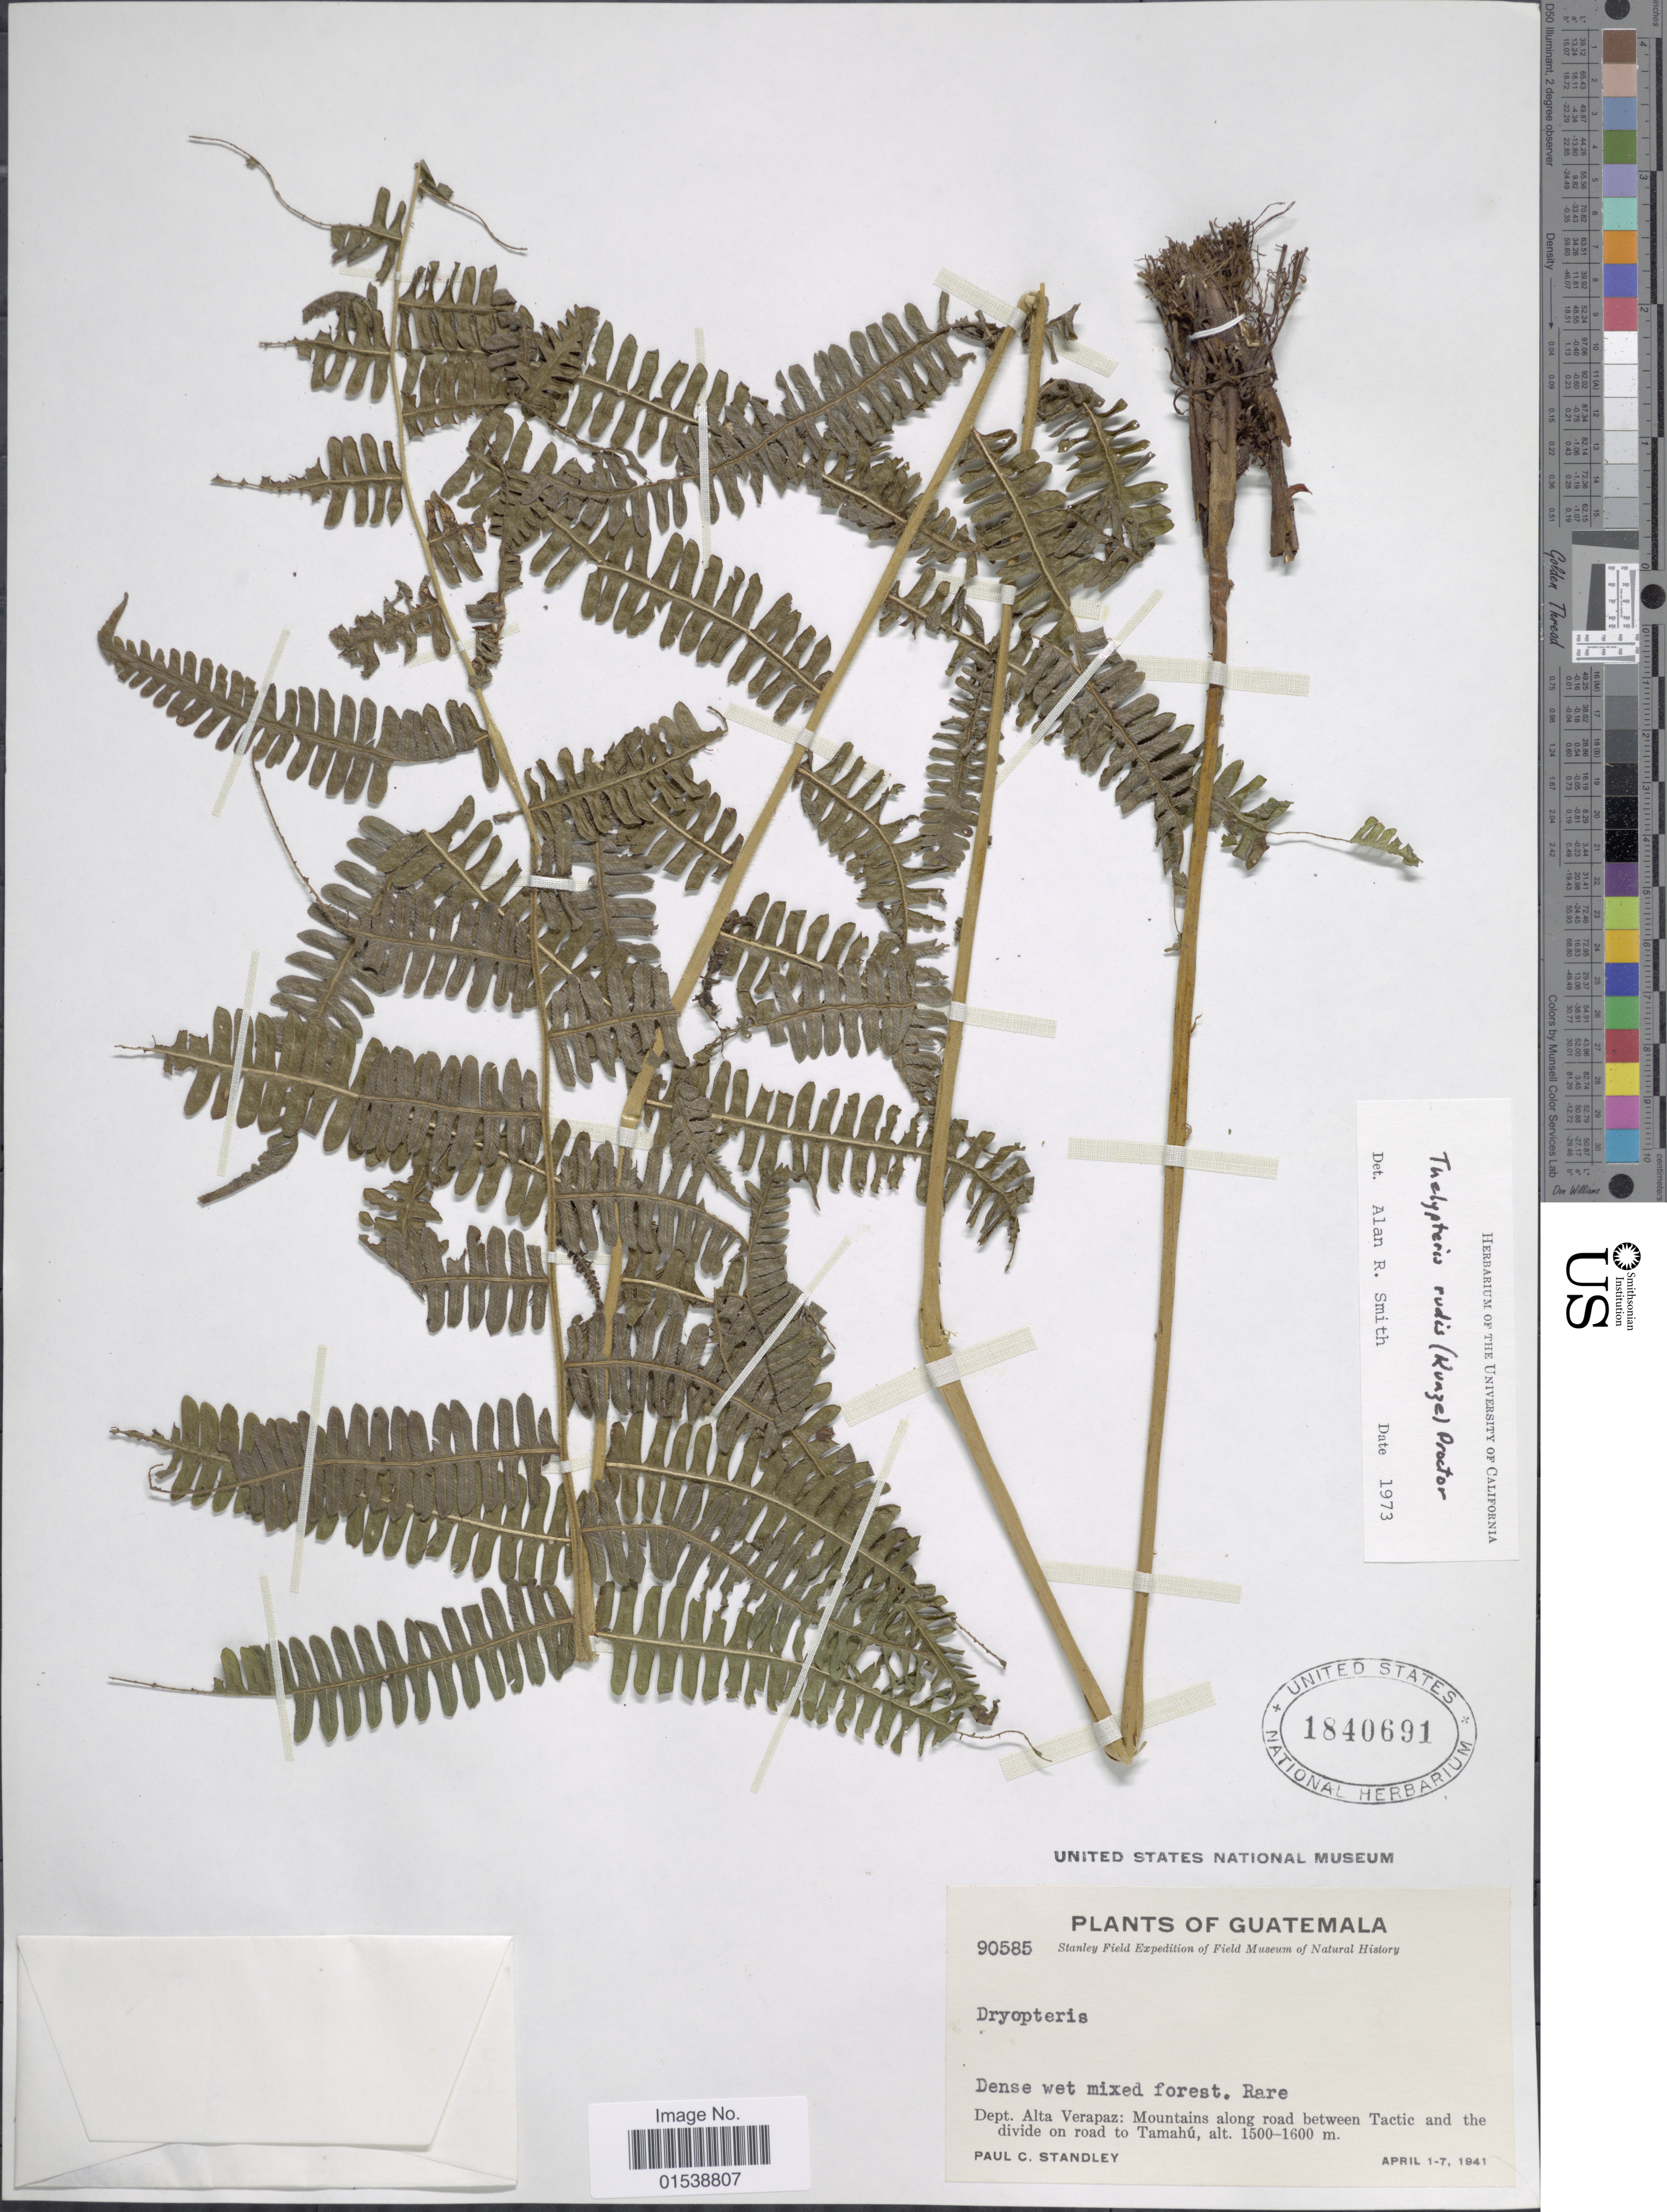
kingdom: Plantae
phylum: Tracheophyta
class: Polypodiopsida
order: Polypodiales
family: Thelypteridaceae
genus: Amauropelta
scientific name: Amauropelta rudis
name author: (Kunze) Pic. Serm.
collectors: P. C. Standley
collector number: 90585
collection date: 1941-04-01/1941-04-07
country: Guatemala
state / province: Alta Verapaz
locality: Dept. Alta Verapaz: Mountains along road between Tactic and the divide on road to Tamahu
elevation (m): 1500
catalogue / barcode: US 1840691